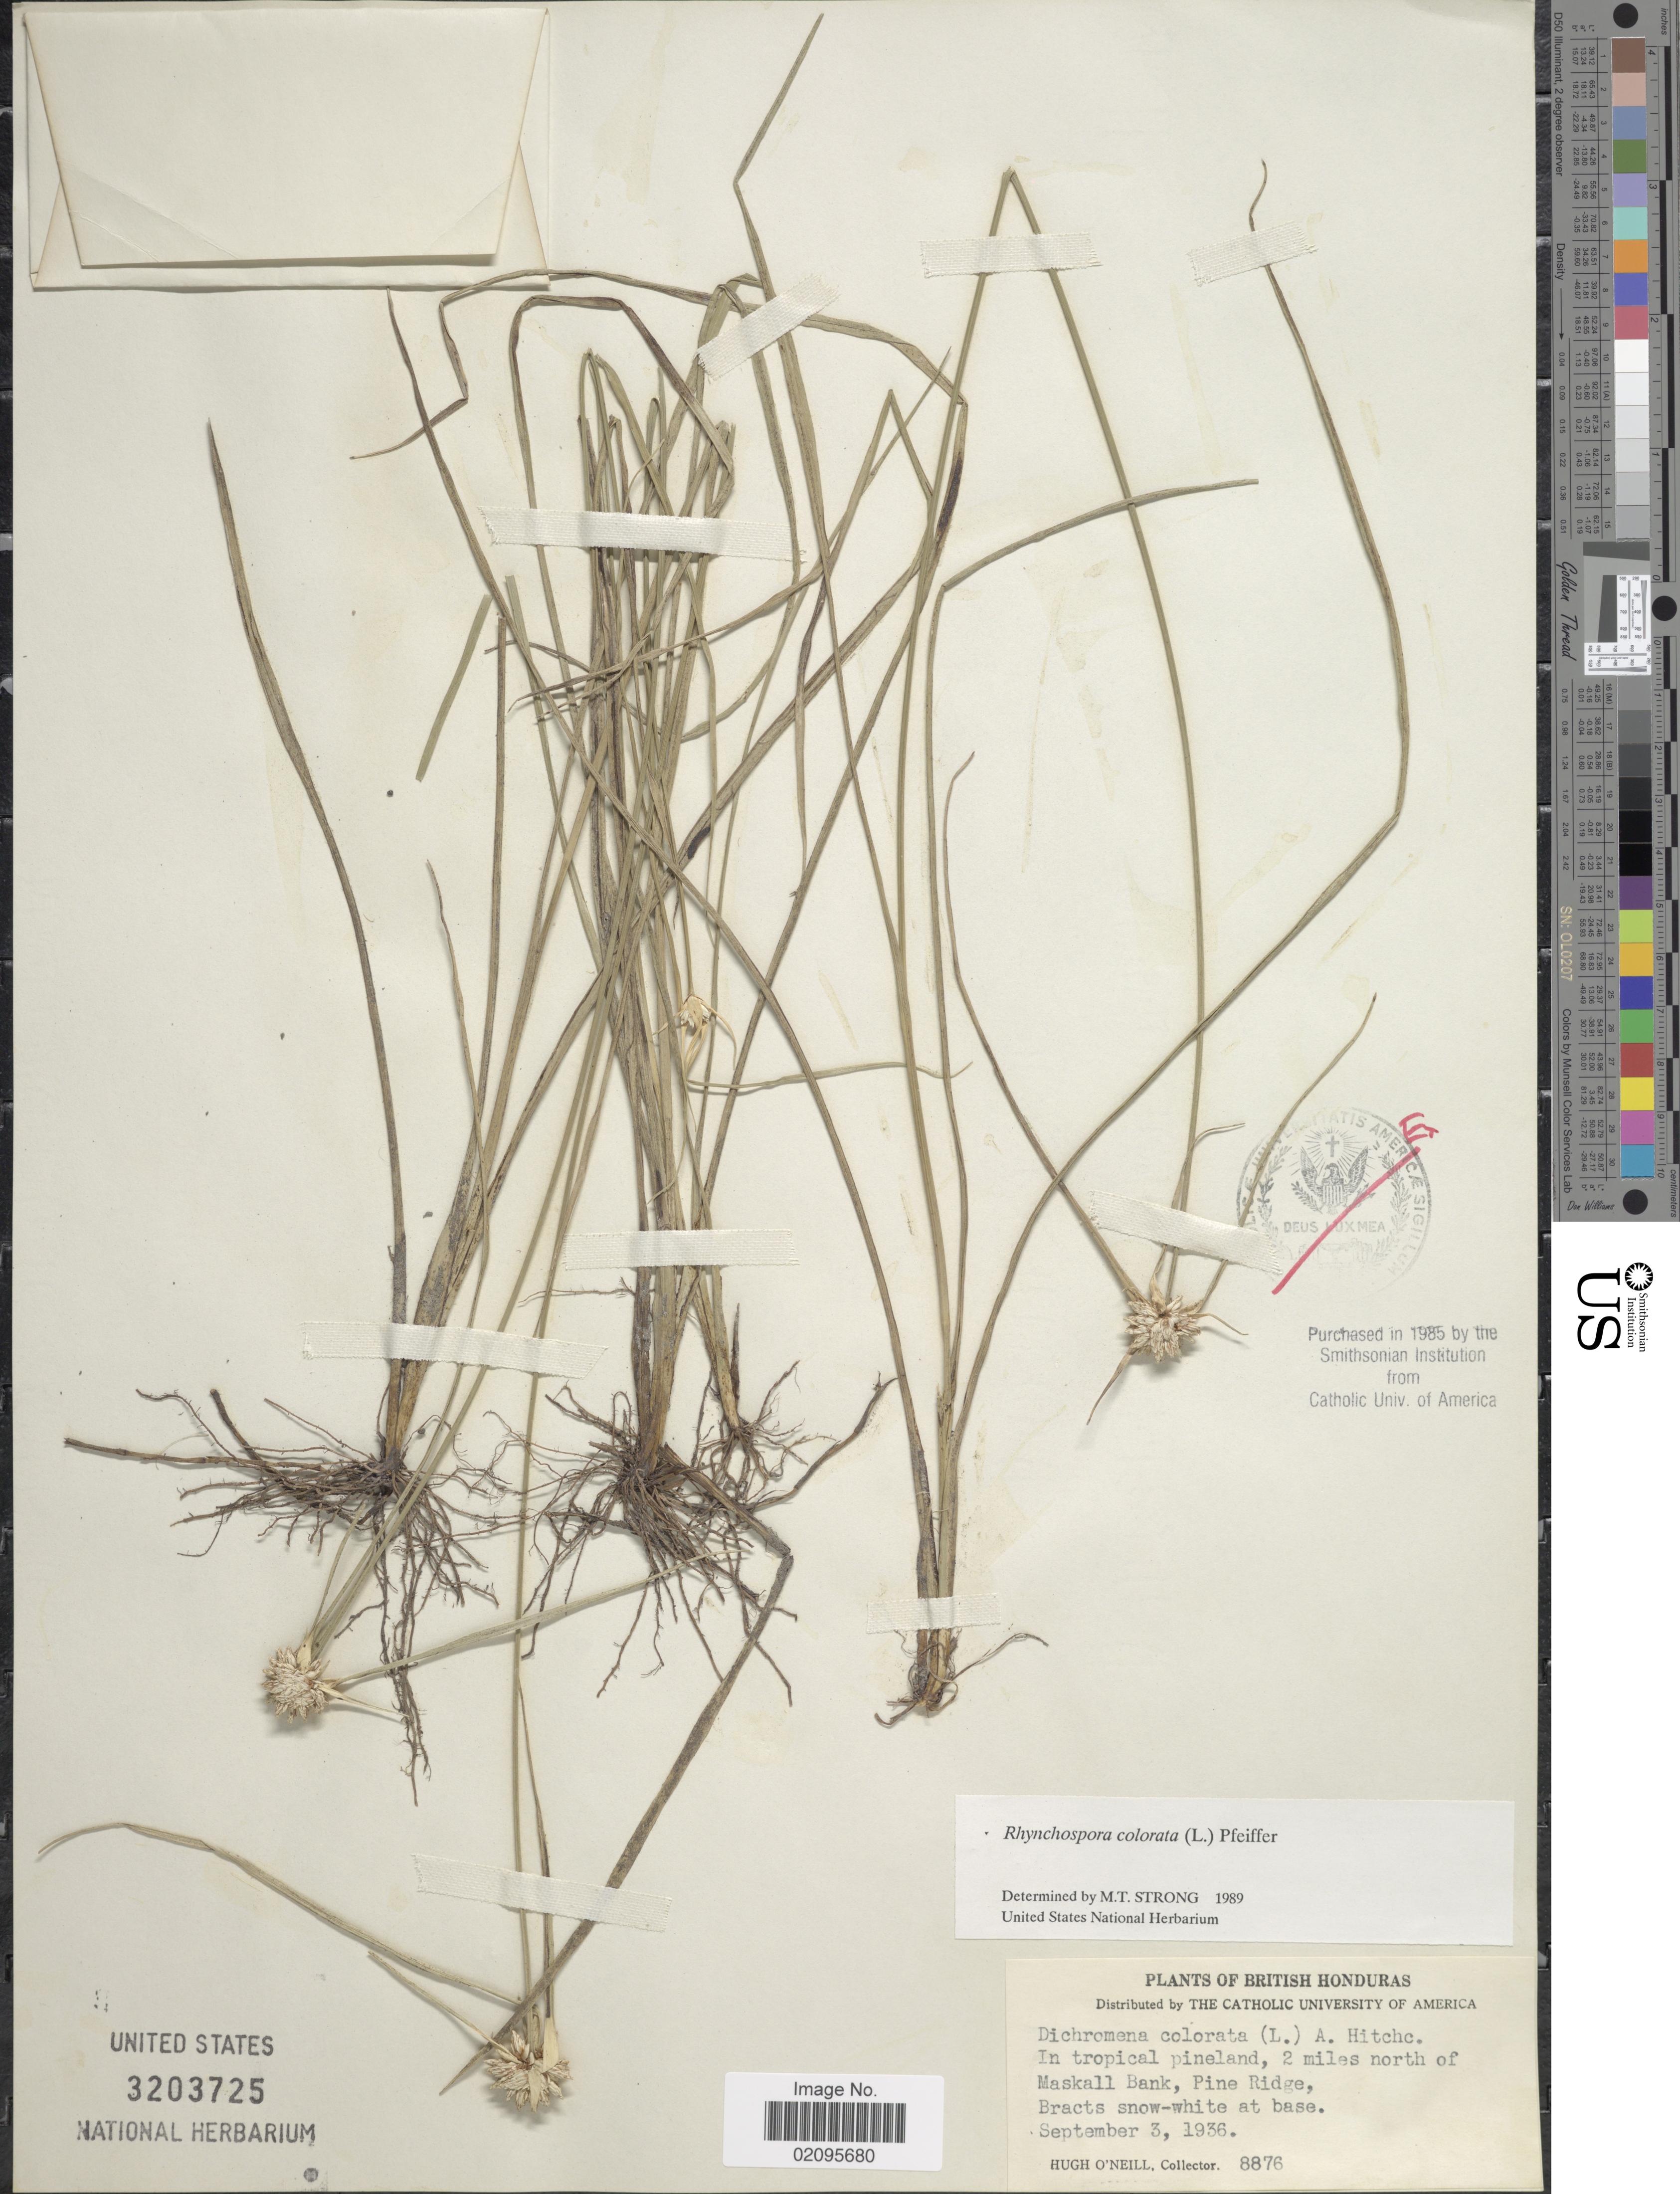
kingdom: Plantae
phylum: Tracheophyta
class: Liliopsida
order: Poales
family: Cyperaceae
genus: Rhynchospora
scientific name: Rhynchospora colorata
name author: (L.) H. Pfeiff.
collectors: H. O'Neill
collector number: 8876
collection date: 1936-09-03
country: Belize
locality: British Honduras, in tropical pineland, 2 miles north of Maskall Bank, Pine Ridge.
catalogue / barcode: US 3203725